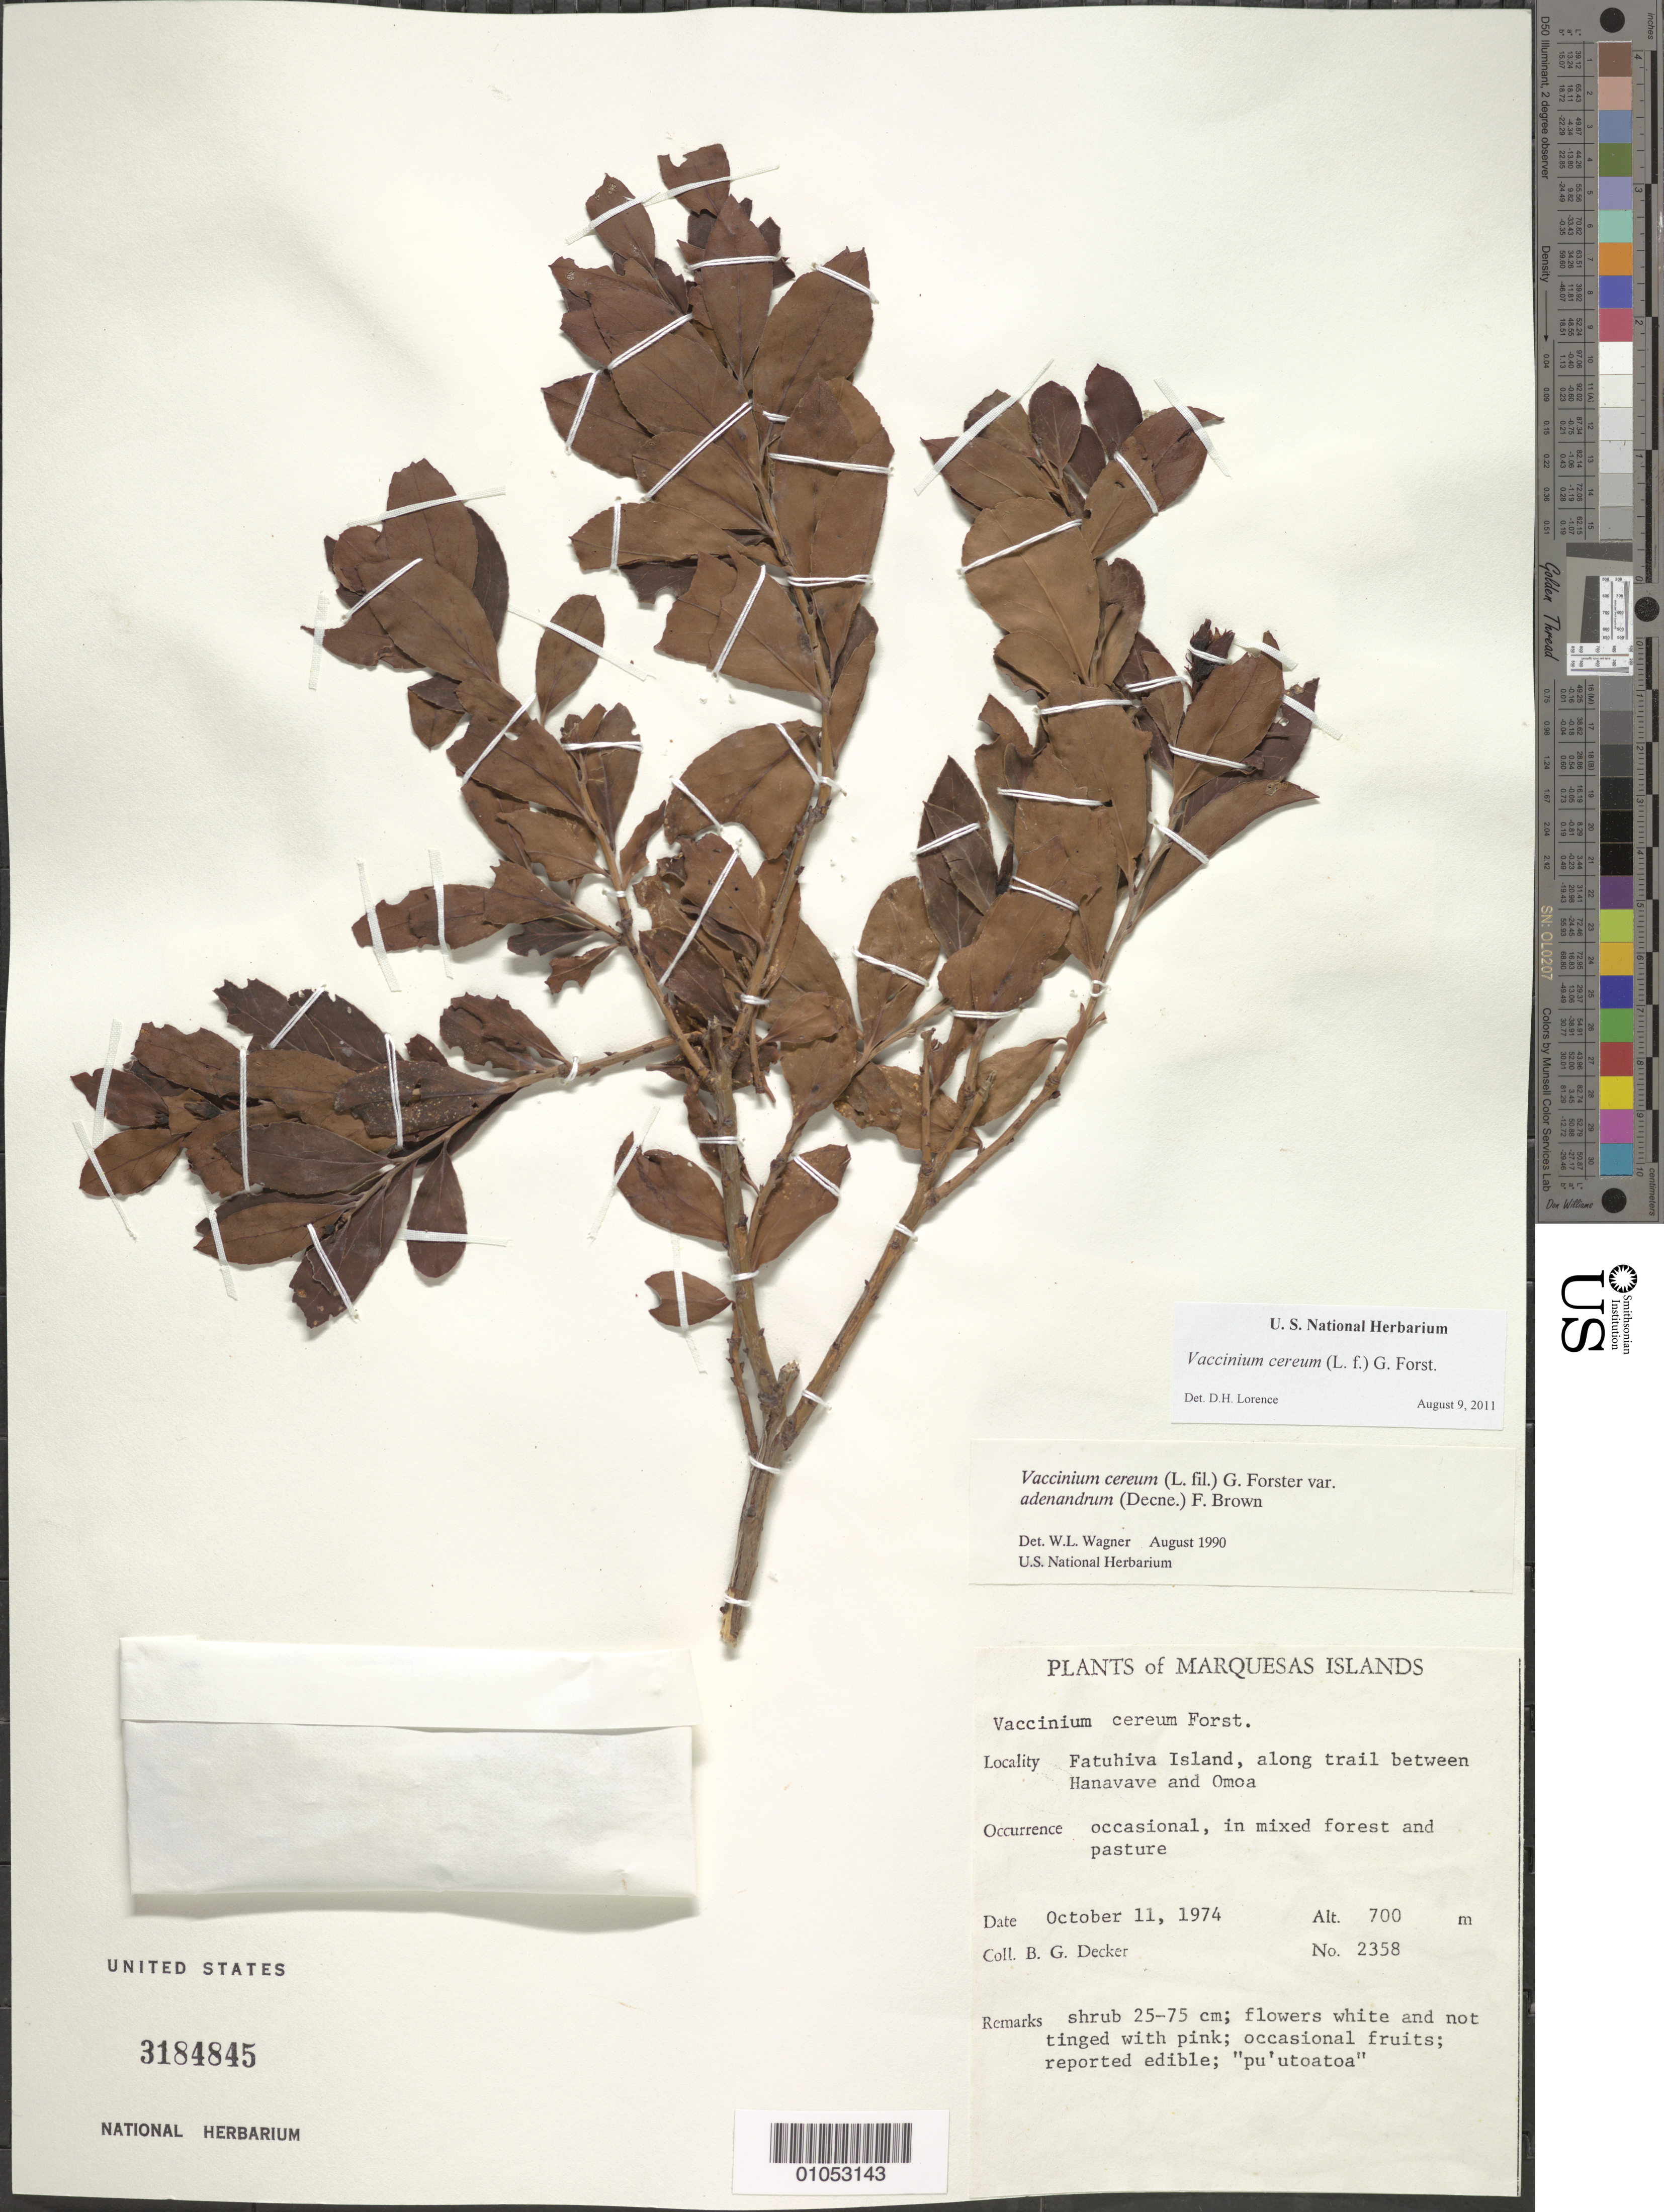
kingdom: Plantae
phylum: Tracheophyta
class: Magnoliopsida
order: Ericales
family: Ericaceae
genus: Vaccinium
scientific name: Vaccinium cereum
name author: (L. f.) G. Forst.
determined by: Lorence, David H., (PTBG), National Tropical Botanical Garden (UNITED STATES)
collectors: B. G. Decker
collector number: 2358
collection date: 1974-10-11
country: French Polynesia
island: Fatu Hiva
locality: Trail between Hanavave and 'Omo'a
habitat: Occasional in mixed forest and pasture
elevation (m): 700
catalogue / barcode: US 3184845